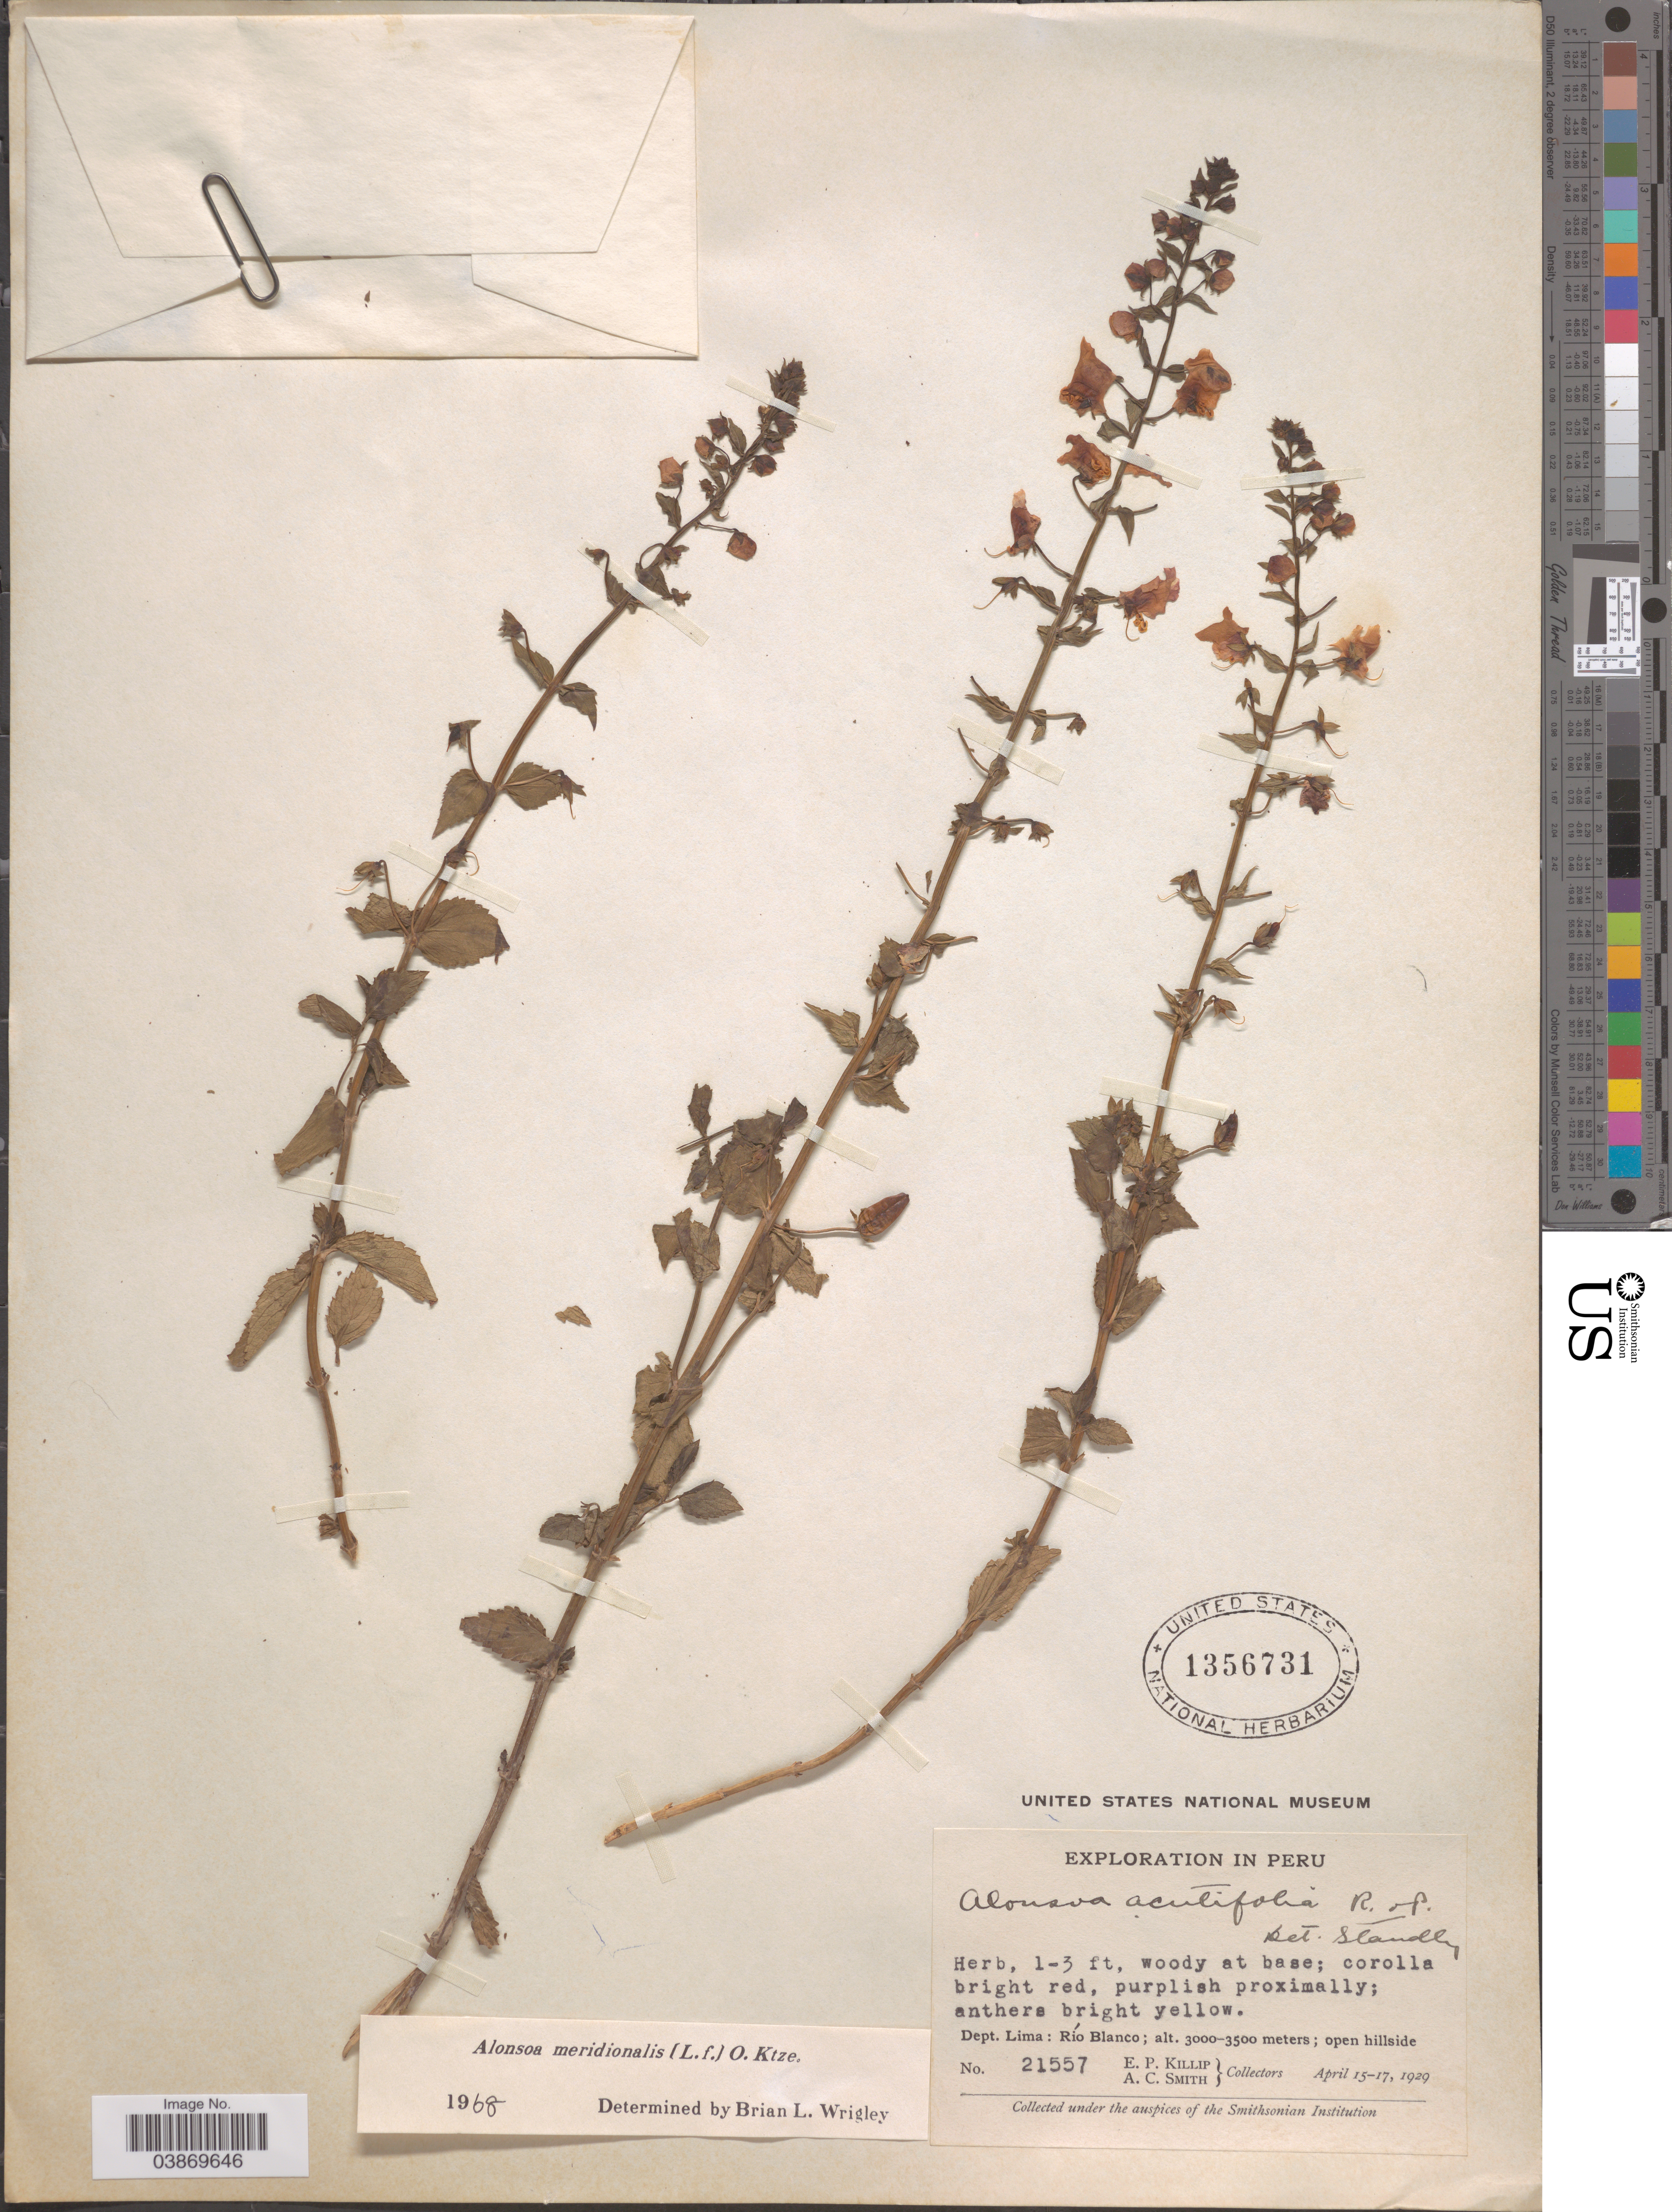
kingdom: Plantae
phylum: Tracheophyta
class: Magnoliopsida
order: Lamiales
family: Scrophulariaceae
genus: Alonsoa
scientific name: Alonsoa meridionalis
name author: (L. f.) Kuntze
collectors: E. P. Killip & A. C. Smith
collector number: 21557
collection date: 1929-04-15/1929-04-17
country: Peru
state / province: Lima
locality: Dept. Lima: Río Blanco; open hillside.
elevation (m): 3000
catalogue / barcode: US 1356731